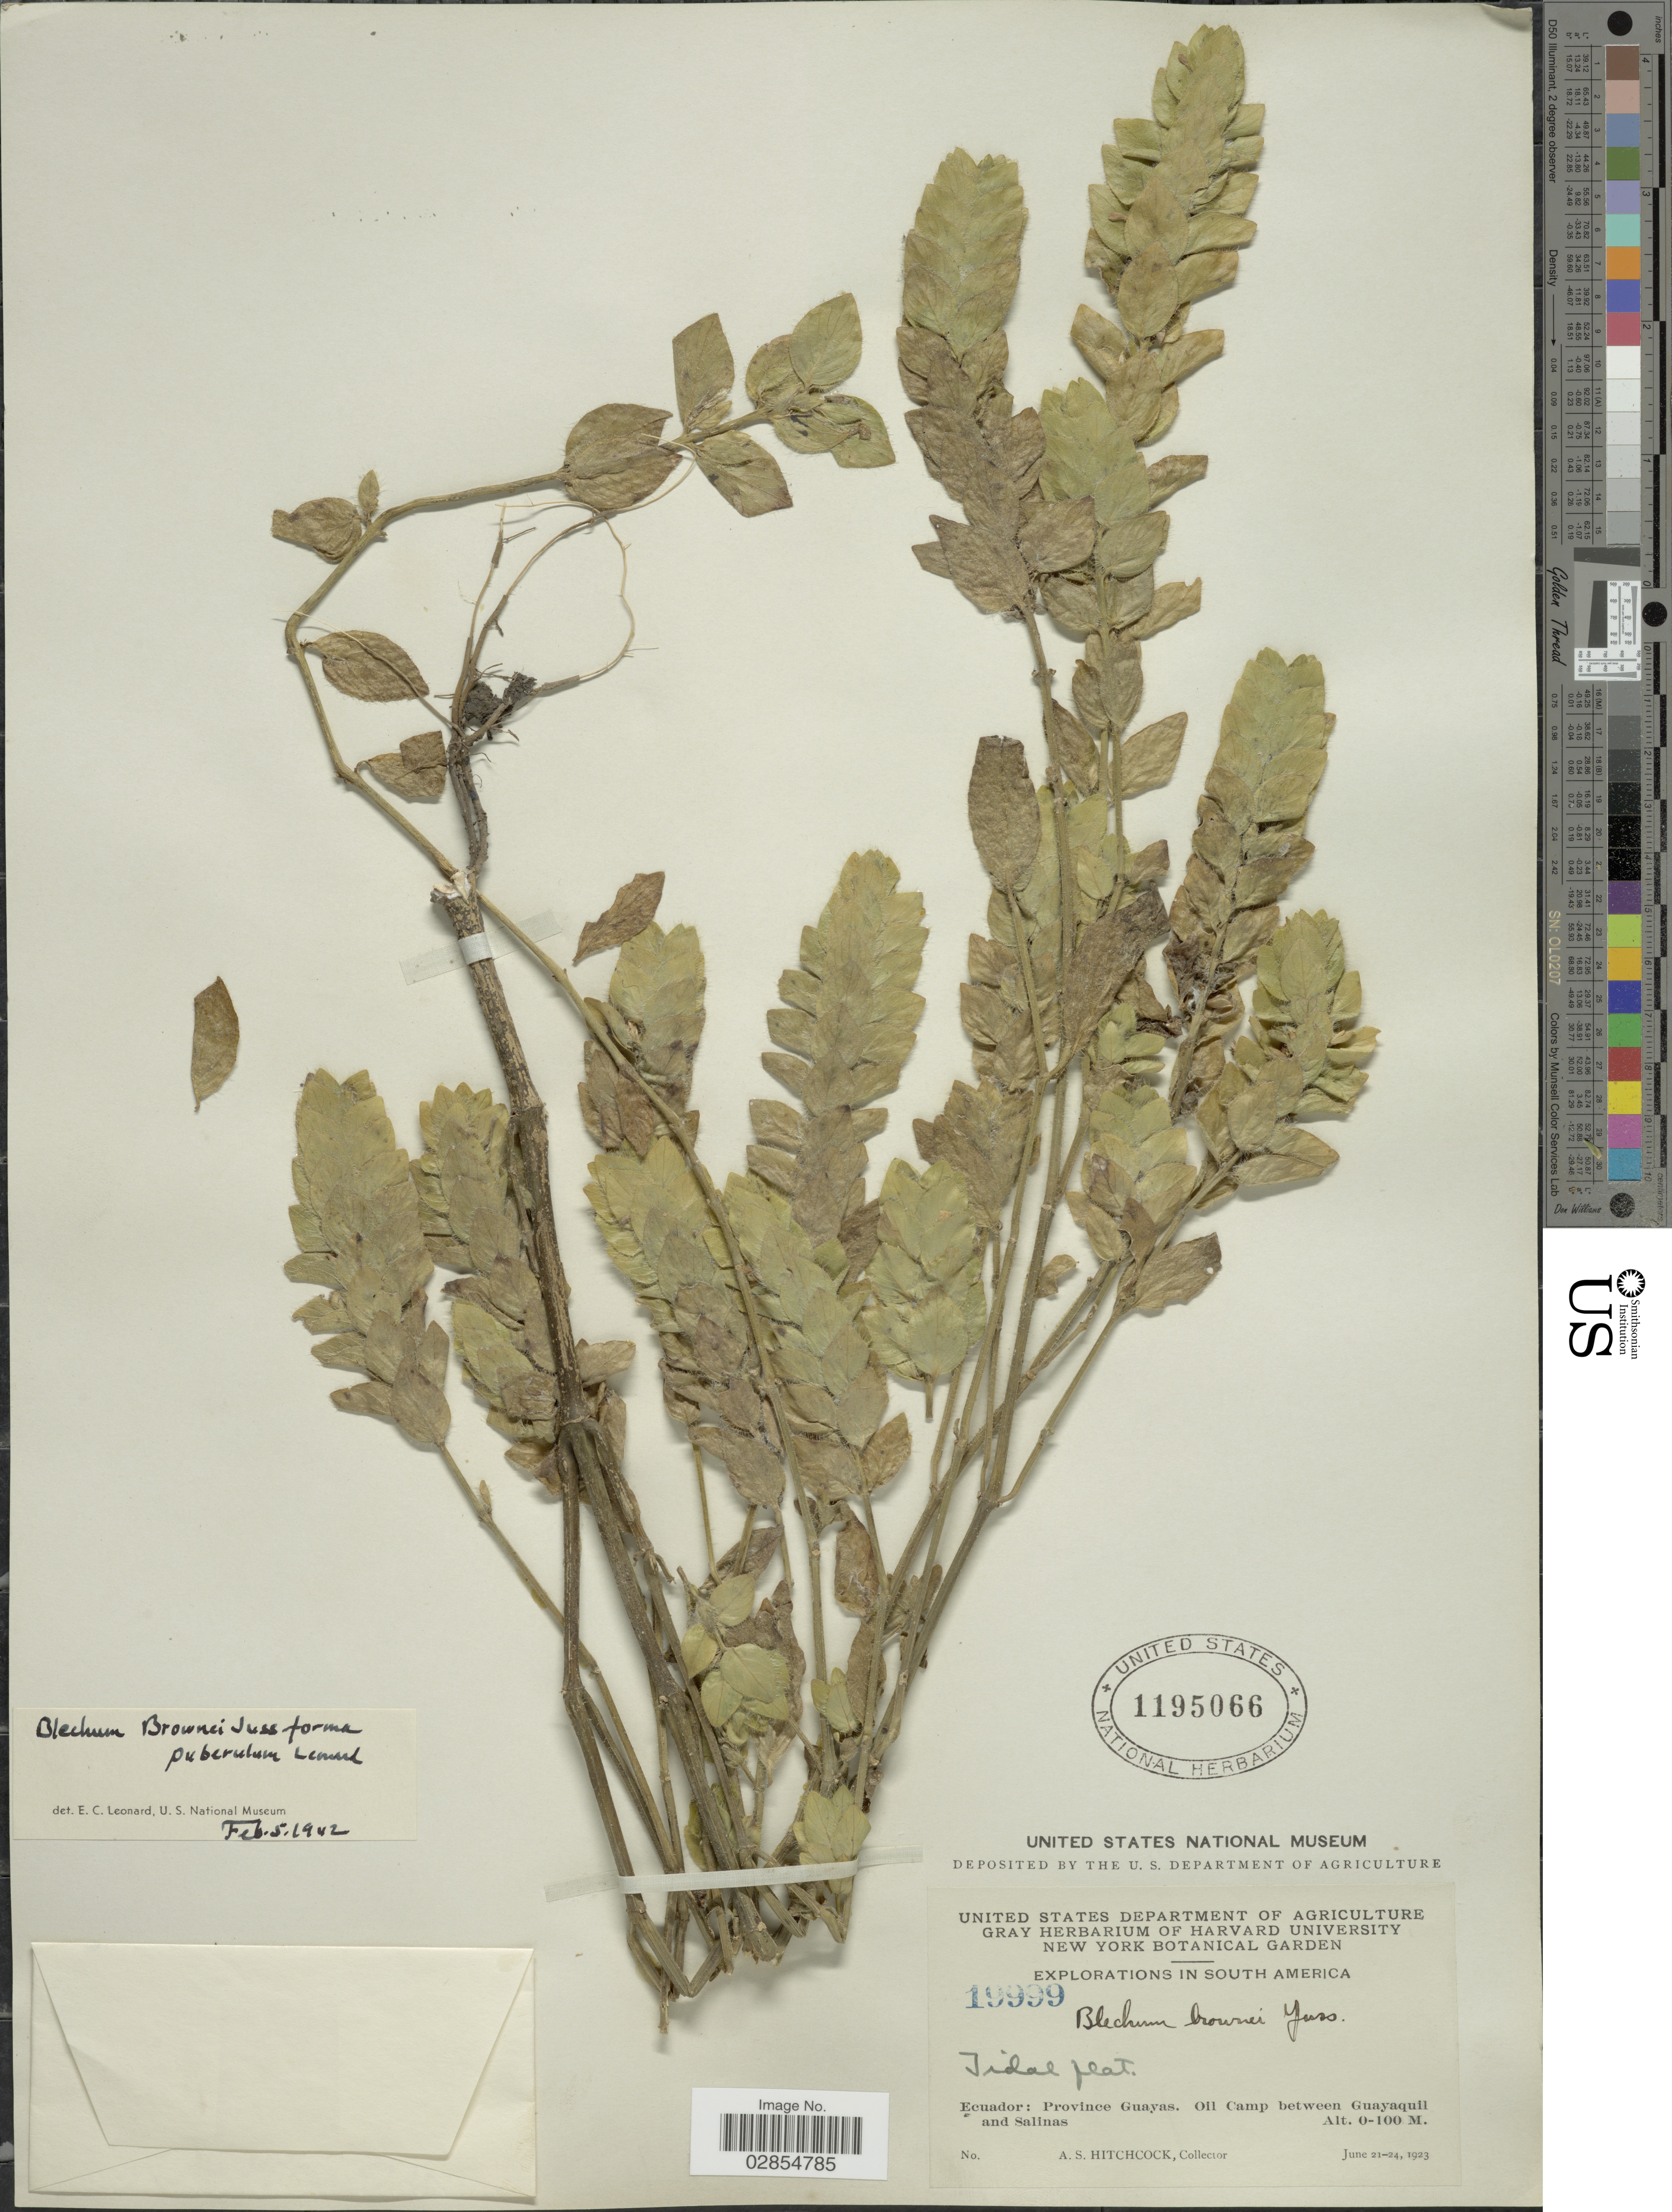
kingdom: Plantae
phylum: Tracheophyta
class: Magnoliopsida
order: Lamiales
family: Acanthaceae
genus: Blechum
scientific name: Blechum brownei f. puberulum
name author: Leonard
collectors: A. S. Hitchcock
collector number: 19999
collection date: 1923-06-21/1923-06-24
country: Ecuador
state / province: Guayas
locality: Province Guayas. Oil Camp between Guayaquil and Salinas.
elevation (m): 0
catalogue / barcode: US 1195066